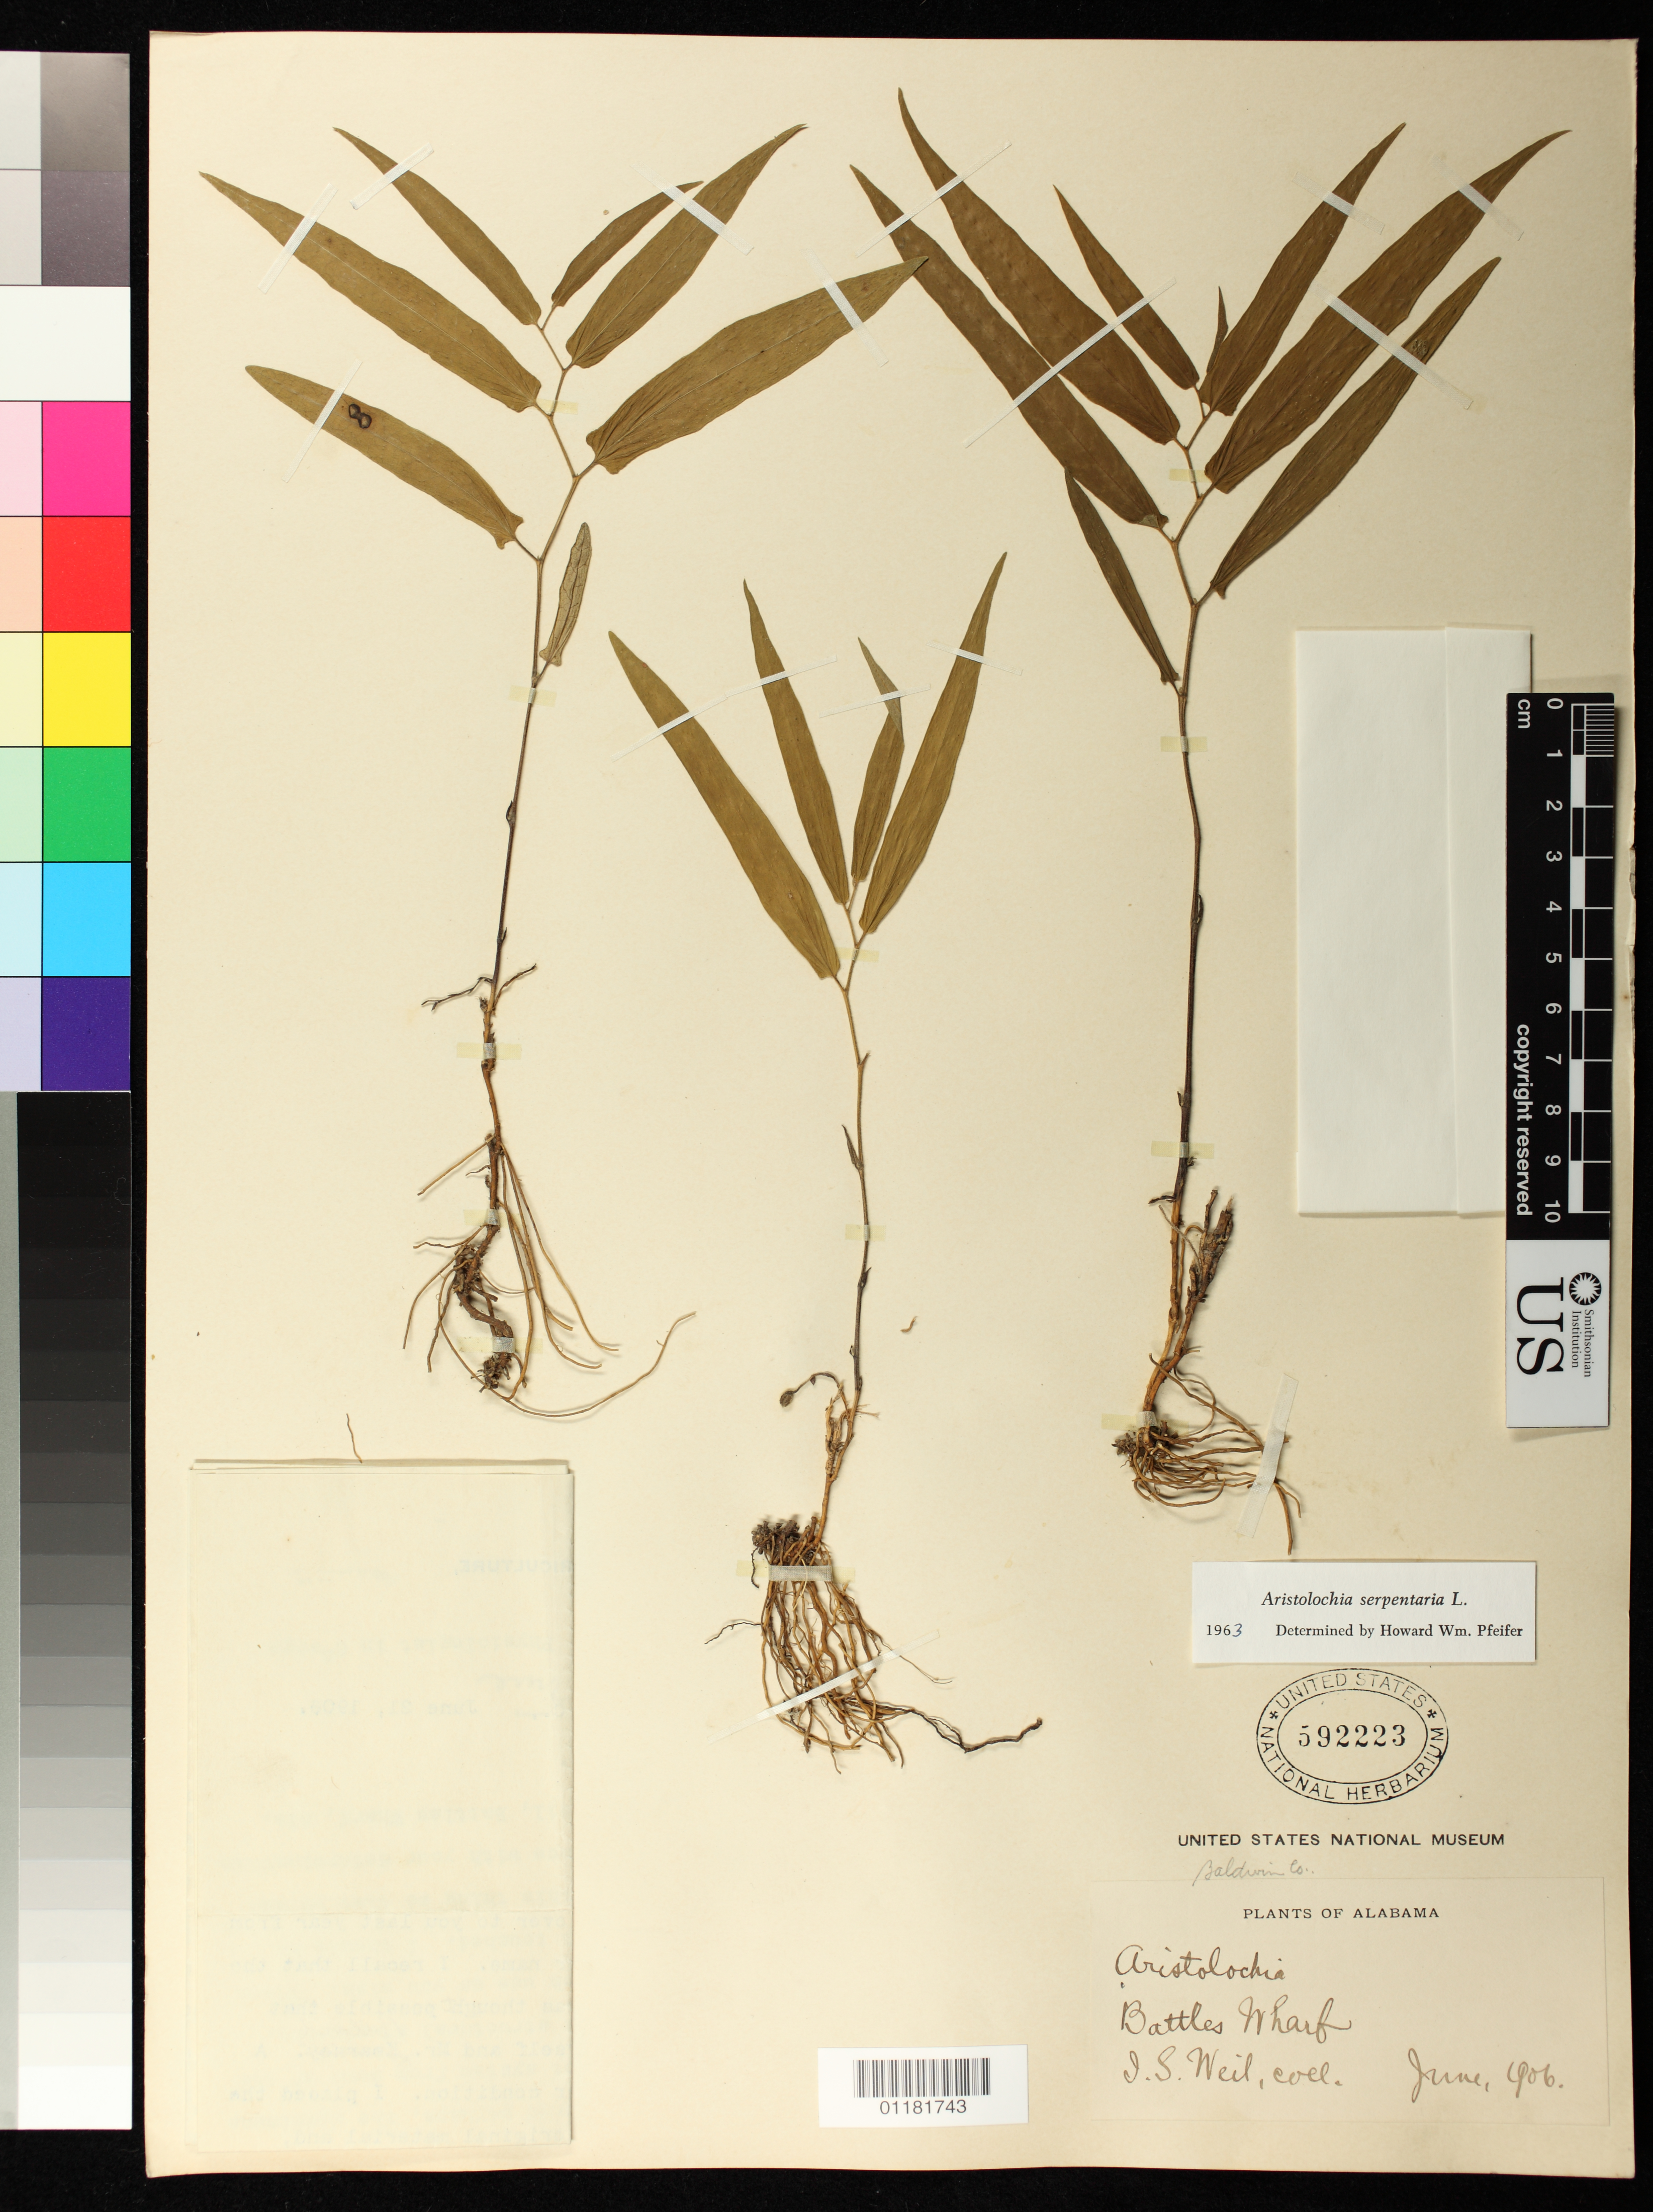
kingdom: Plantae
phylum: Tracheophyta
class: Magnoliopsida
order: Piperales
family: Aristolochiaceae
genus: Aristolochia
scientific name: Aristolochia serpentaria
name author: L.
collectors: I. S. Weil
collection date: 1906-06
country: United States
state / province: Alabama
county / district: Baldwin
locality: Battles Wharf, Baldwin County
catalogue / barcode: US 592223